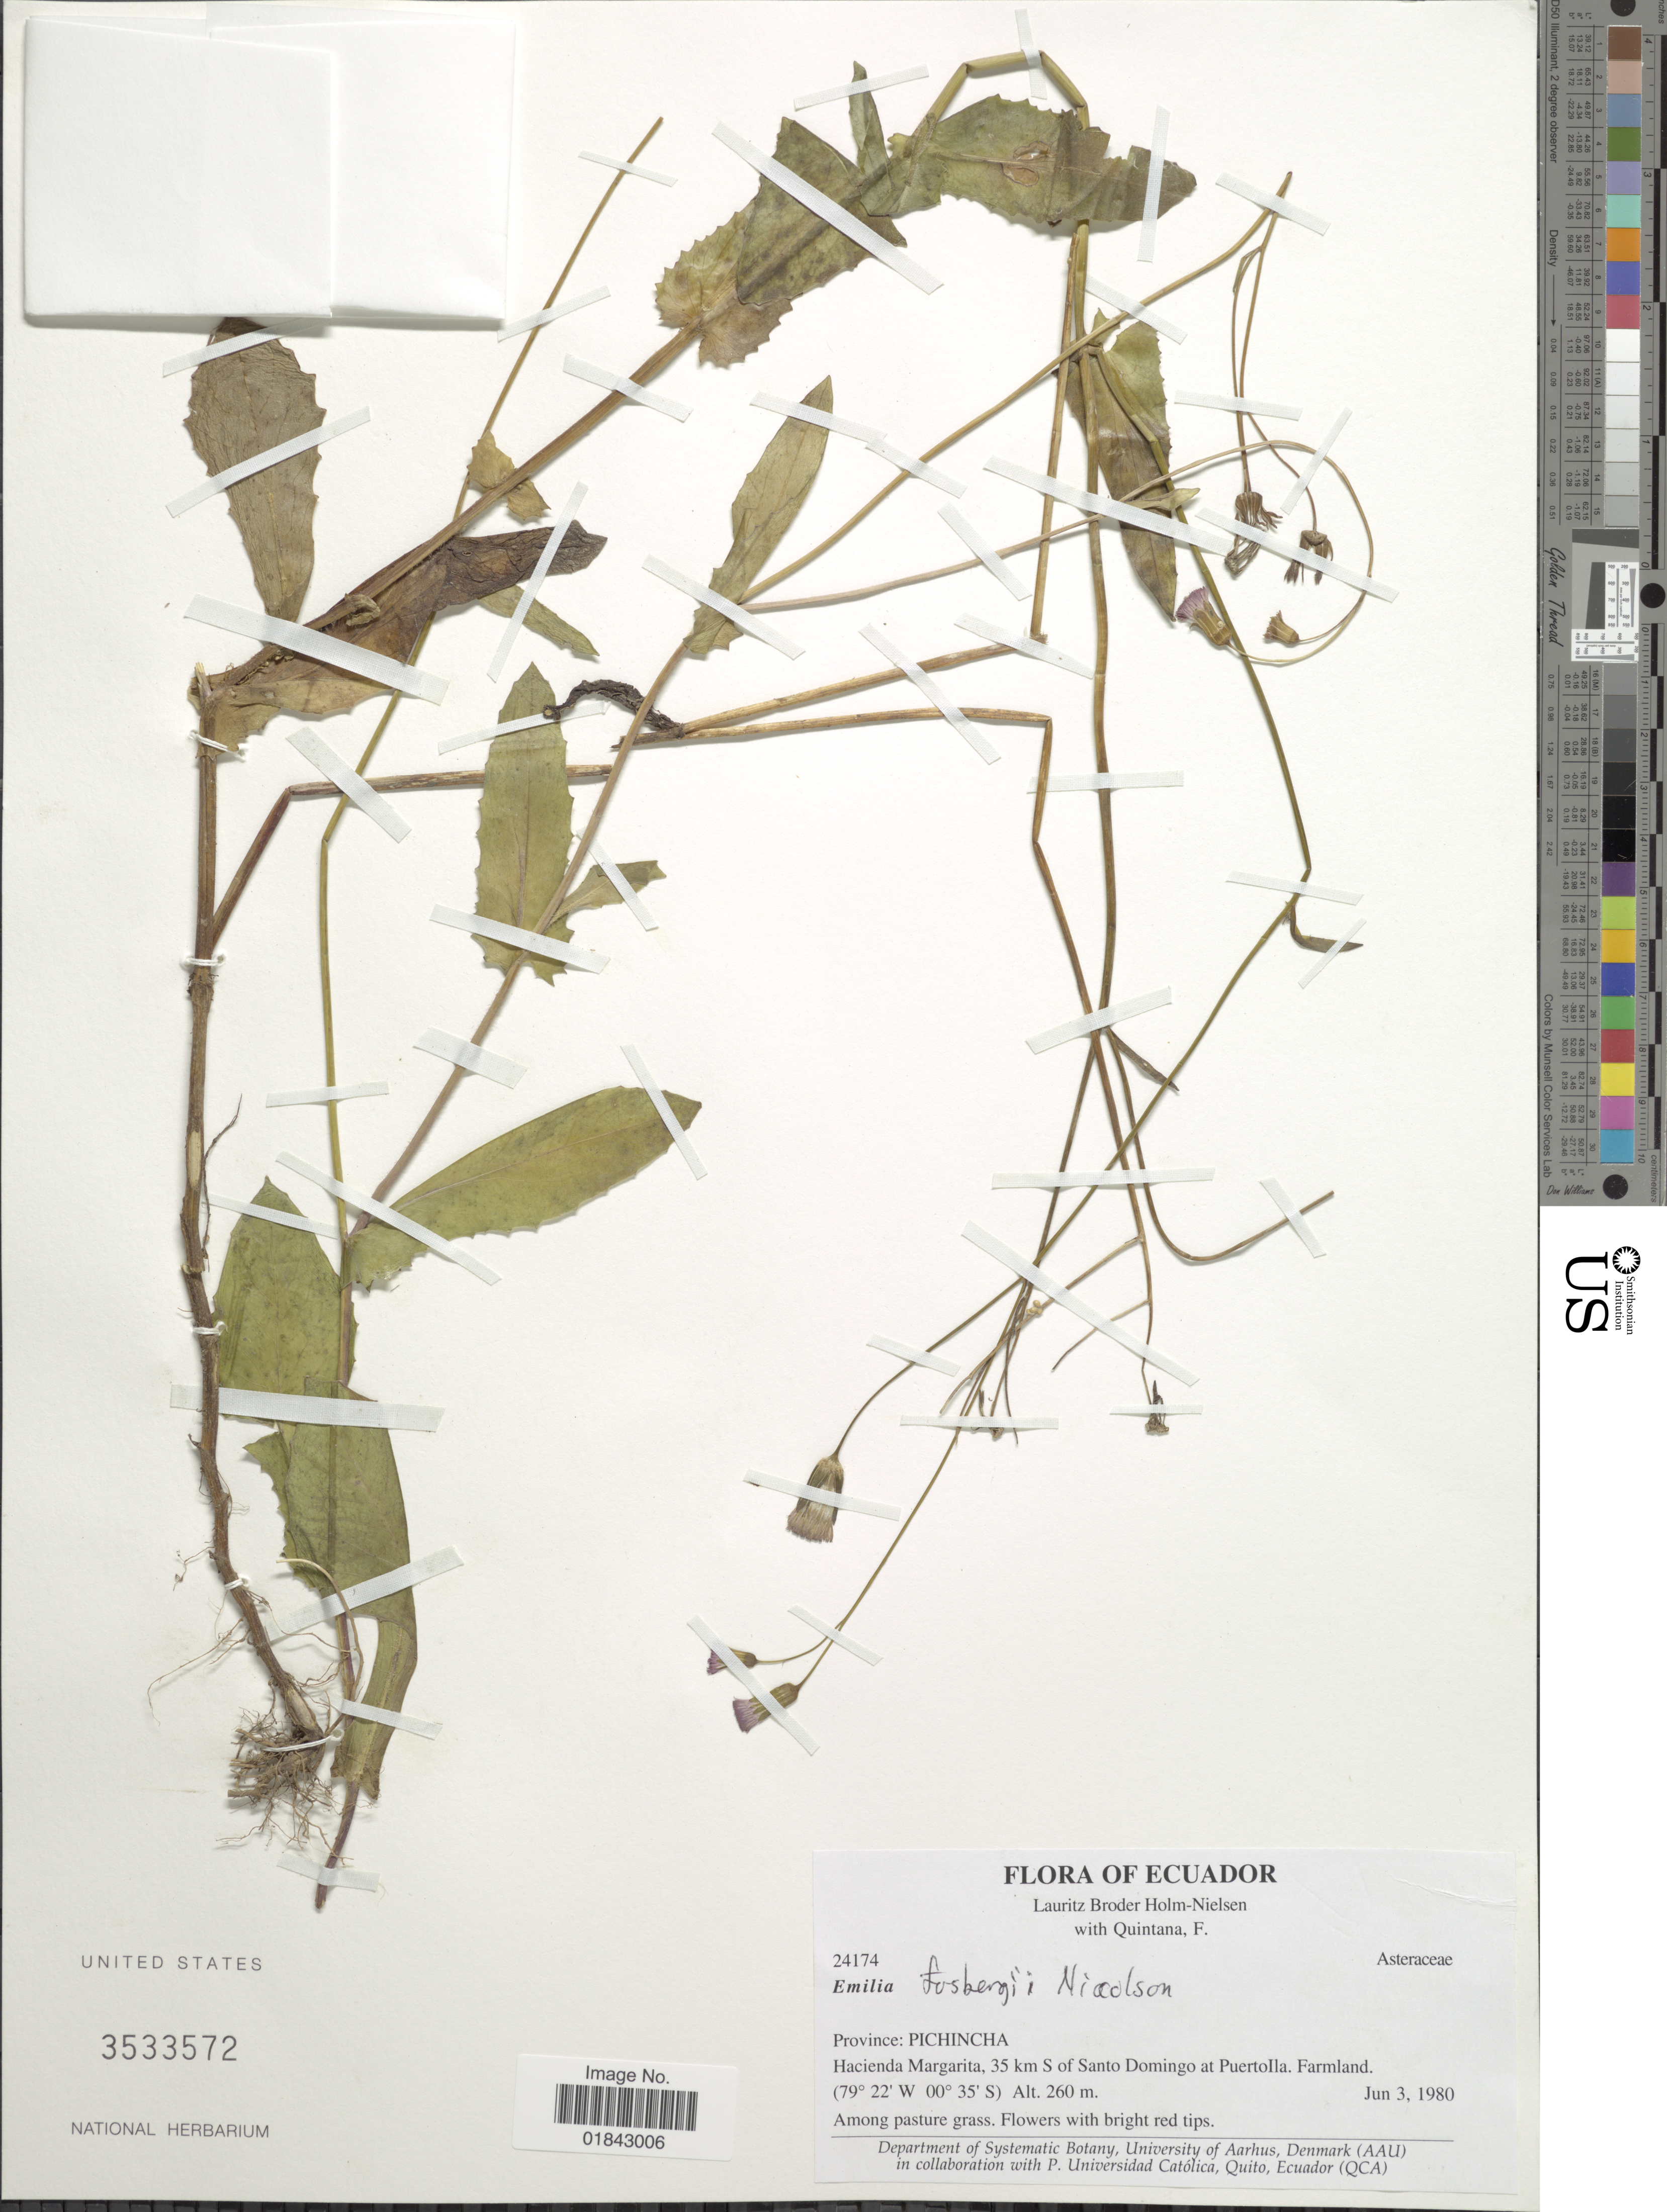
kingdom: Plantae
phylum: Tracheophyta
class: Magnoliopsida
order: Asterales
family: Asteraceae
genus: Emilia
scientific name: Emilia fosbergii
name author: Nicolson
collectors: L. B. Holm-Nielsen & F. Quintana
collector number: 24174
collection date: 1980-06-03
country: Ecuador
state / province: Pichincha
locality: Hacienda Margarita, 35 km S of Santo Domingo at Puertolla, Farmland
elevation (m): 260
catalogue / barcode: US 3533572